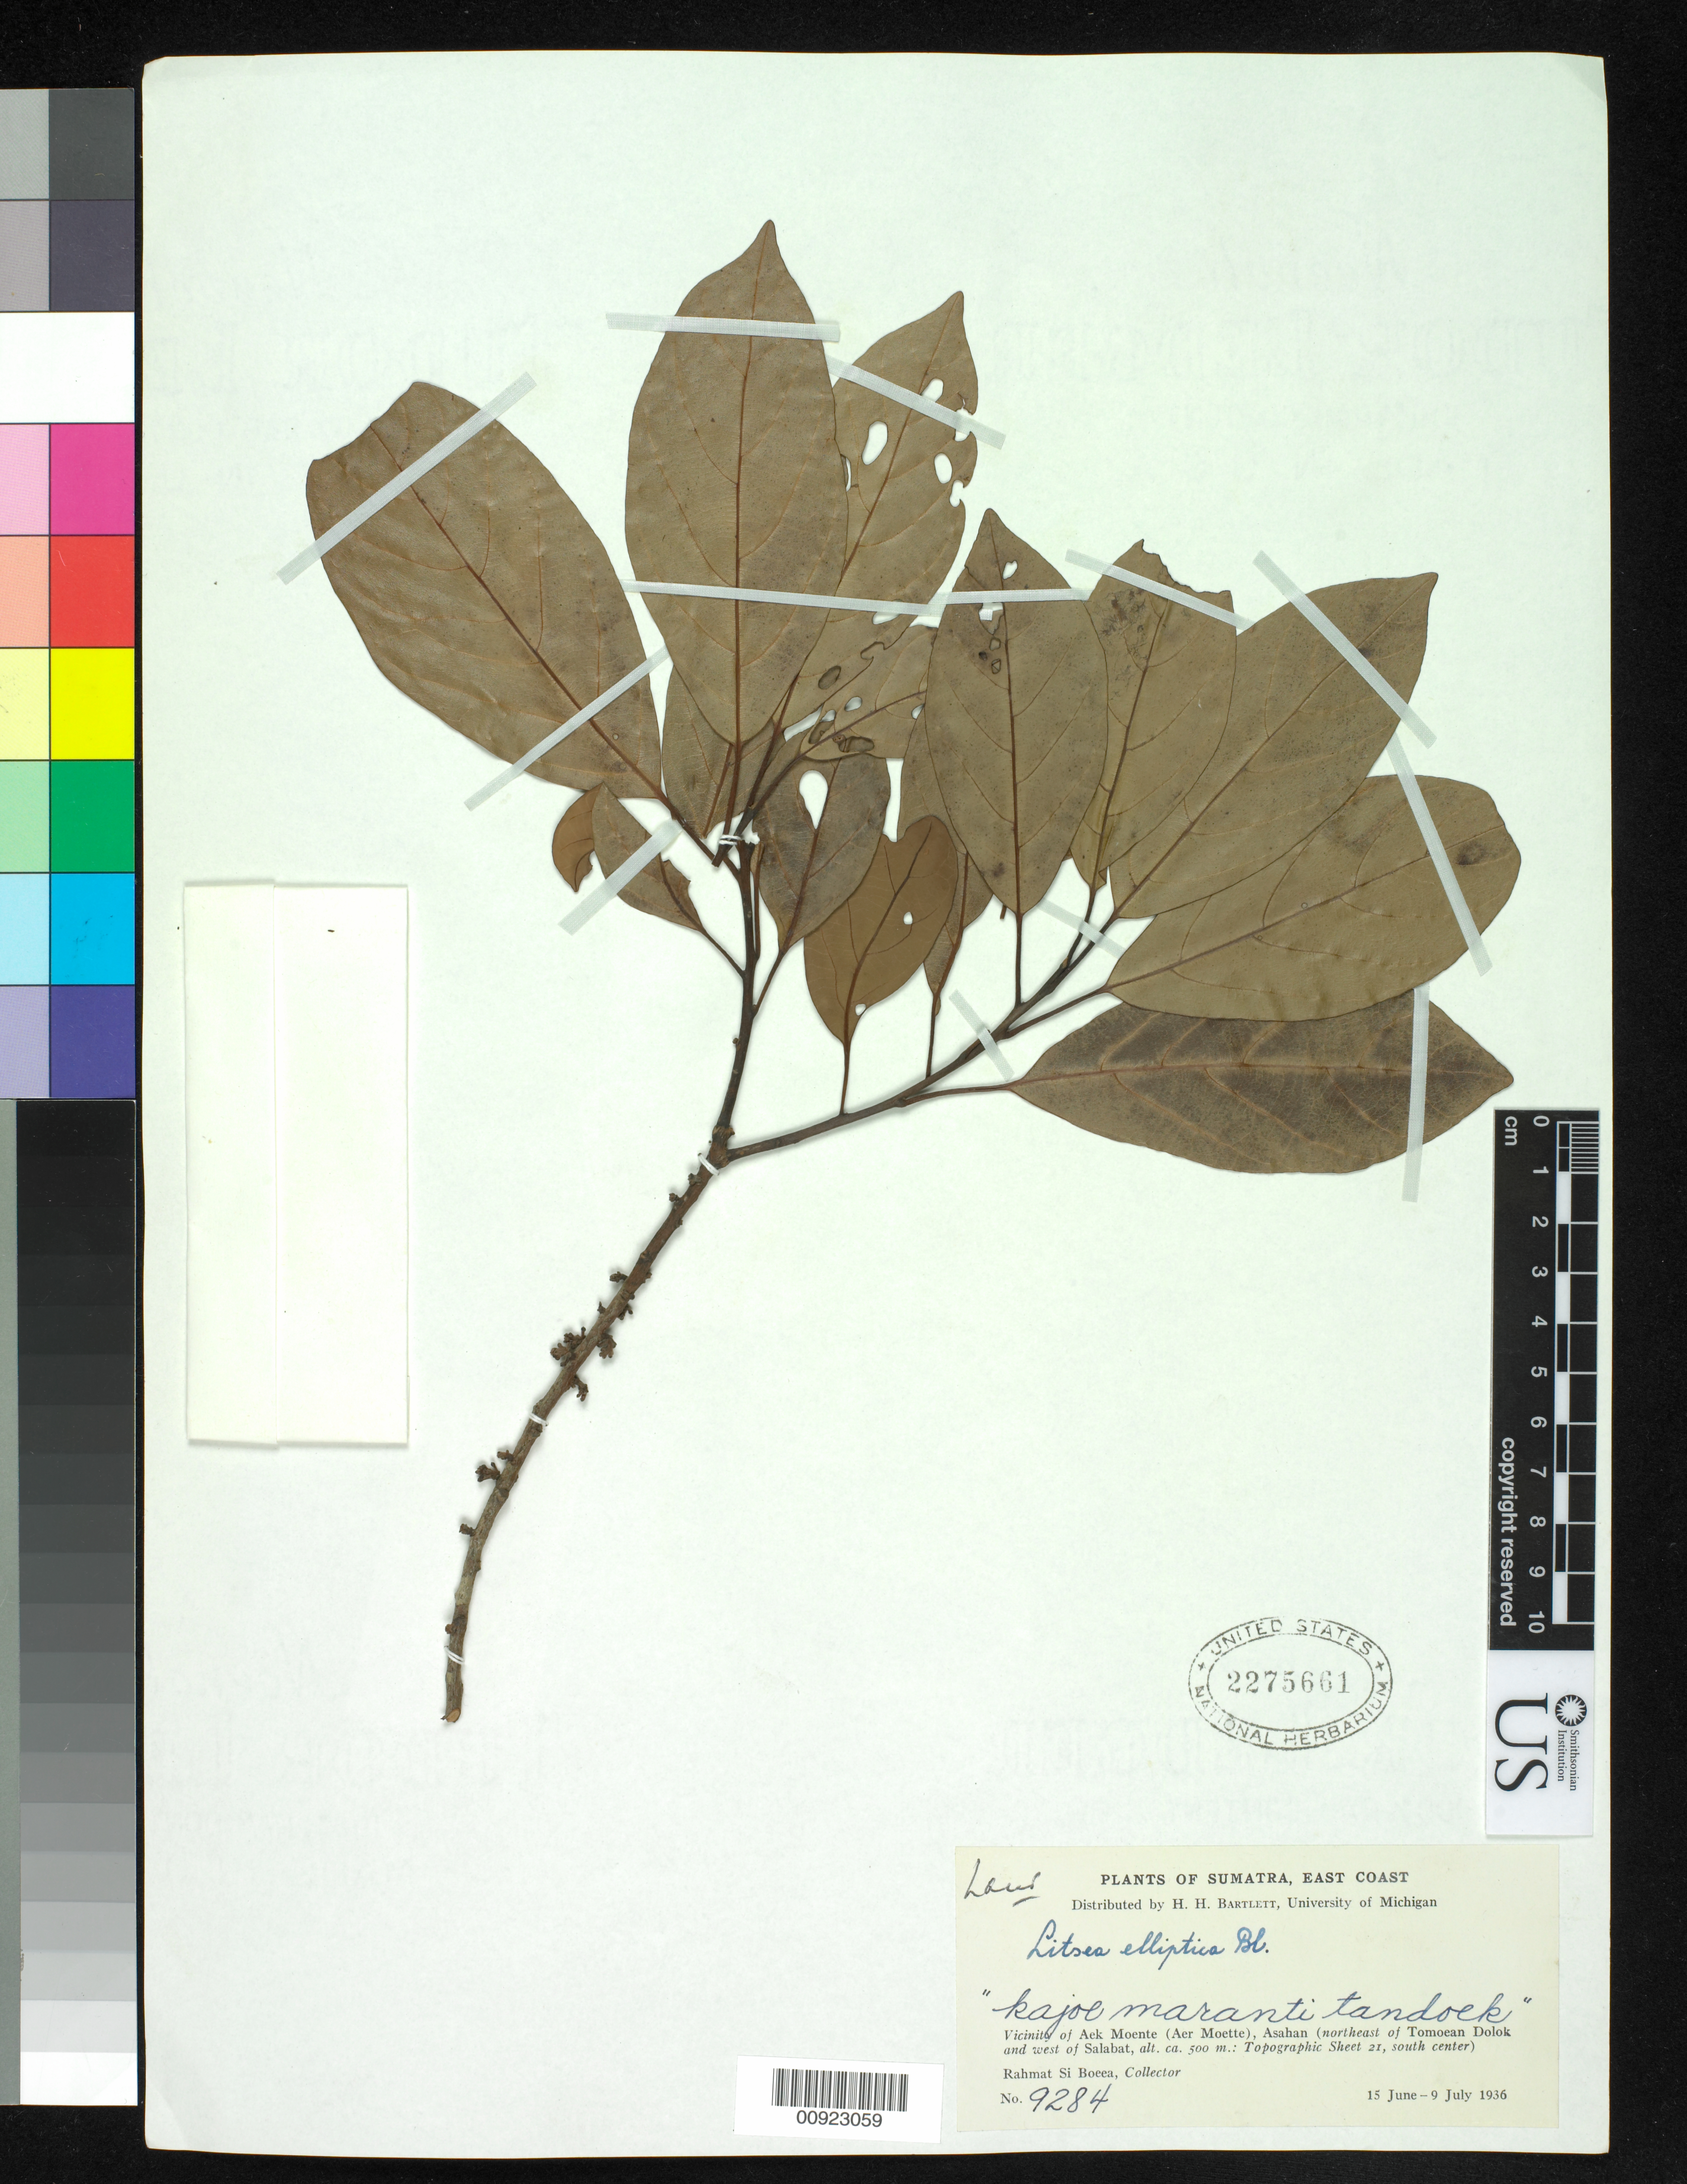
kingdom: Plantae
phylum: Tracheophyta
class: Magnoliopsida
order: Laurales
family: Lauraceae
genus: Litsea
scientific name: Litsea elliptica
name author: Blume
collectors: Rahmat Si Boeea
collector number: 9284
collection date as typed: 15 Jun 1936 to 09 Jul 1936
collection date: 1936-06-15/1936-07-09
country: Indonesia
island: Sumatra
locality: East coast; vicinity of Aek Moente (Aer Moette), Asahan (norhteast of Tomoean Dolok and west of Salabat)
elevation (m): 500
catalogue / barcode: US 2275661